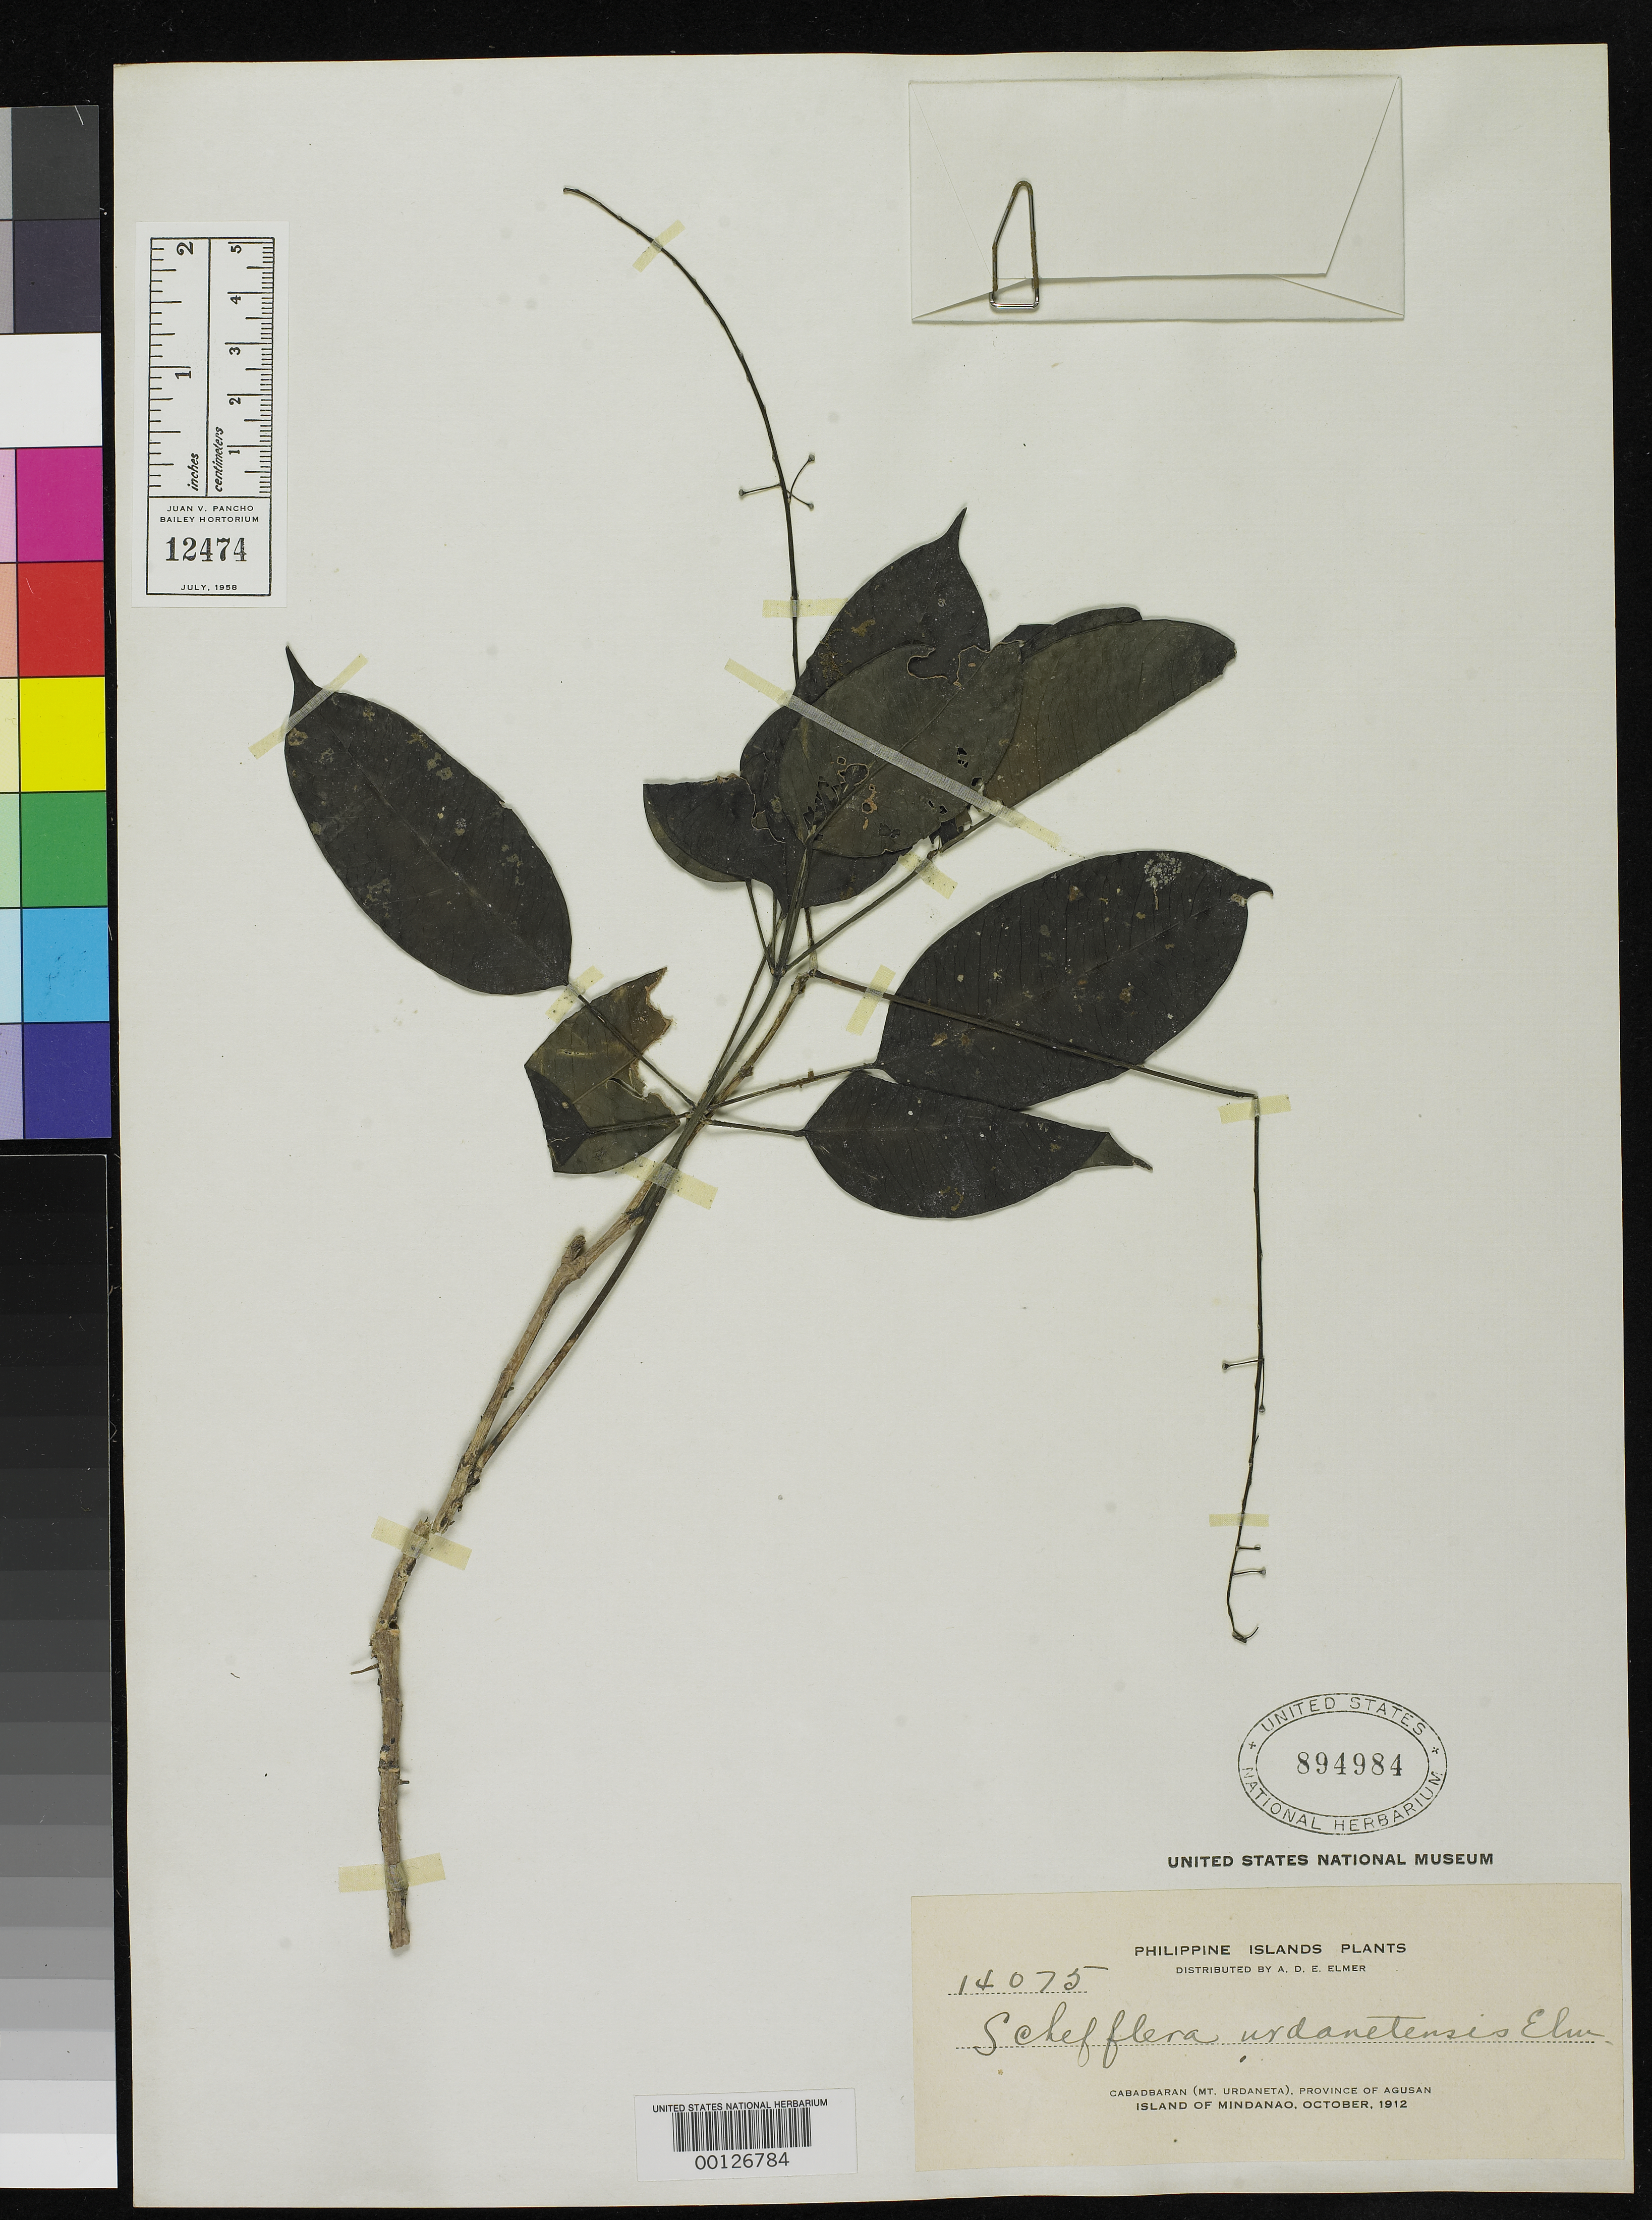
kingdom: Plantae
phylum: Tracheophyta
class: Magnoliopsida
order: Apiales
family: Araliaceae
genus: Schefflera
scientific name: Schefflera urdanetensis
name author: Elmer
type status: Isotype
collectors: A. D. E. Elmer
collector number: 14075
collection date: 1912-10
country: Philippines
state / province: Caraga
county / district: Agusan del Norte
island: Mindanao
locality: Cabadbaran (Mt. Urdaneta), Province of Agusan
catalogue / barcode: US 894984